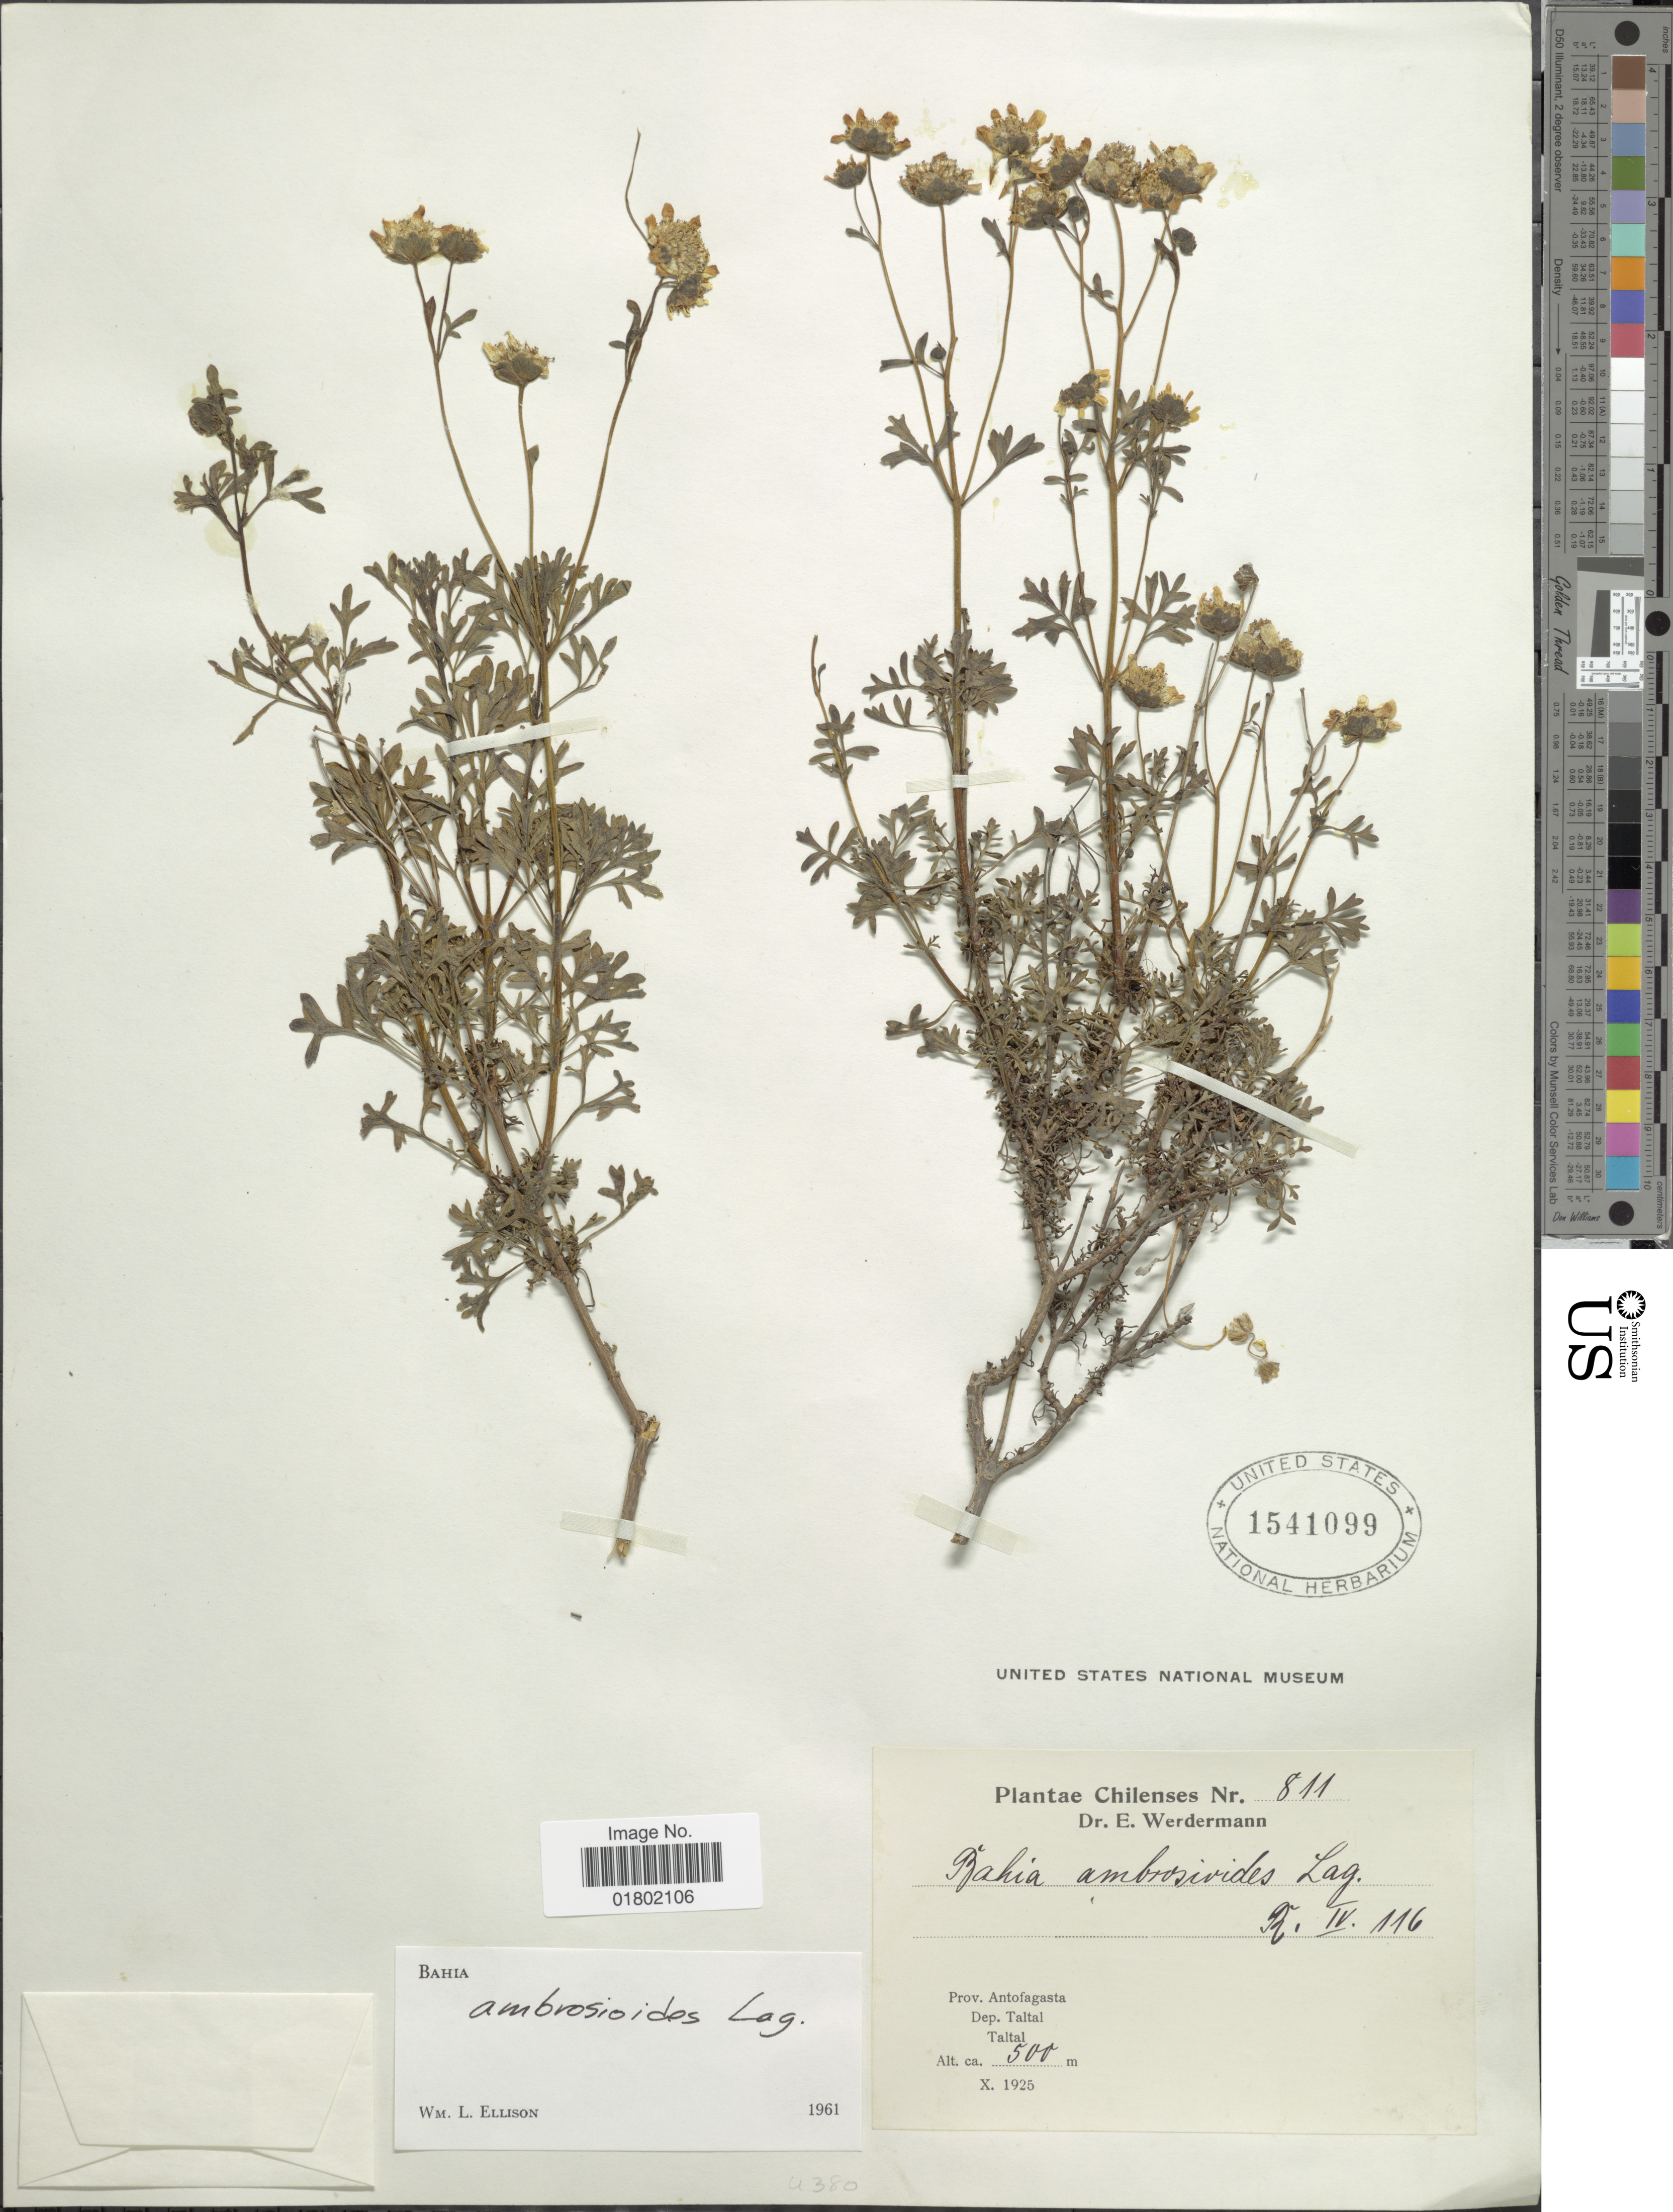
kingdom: Plantae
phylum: Tracheophyta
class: Magnoliopsida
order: Asterales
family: Asteraceae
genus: Bahia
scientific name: Bahia ambrosioides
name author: Lag.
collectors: E. Werdermann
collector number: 811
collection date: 1925-10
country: Chile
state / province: Antofagasta (II)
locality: Dep. Taltal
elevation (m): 500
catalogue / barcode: US 1541099